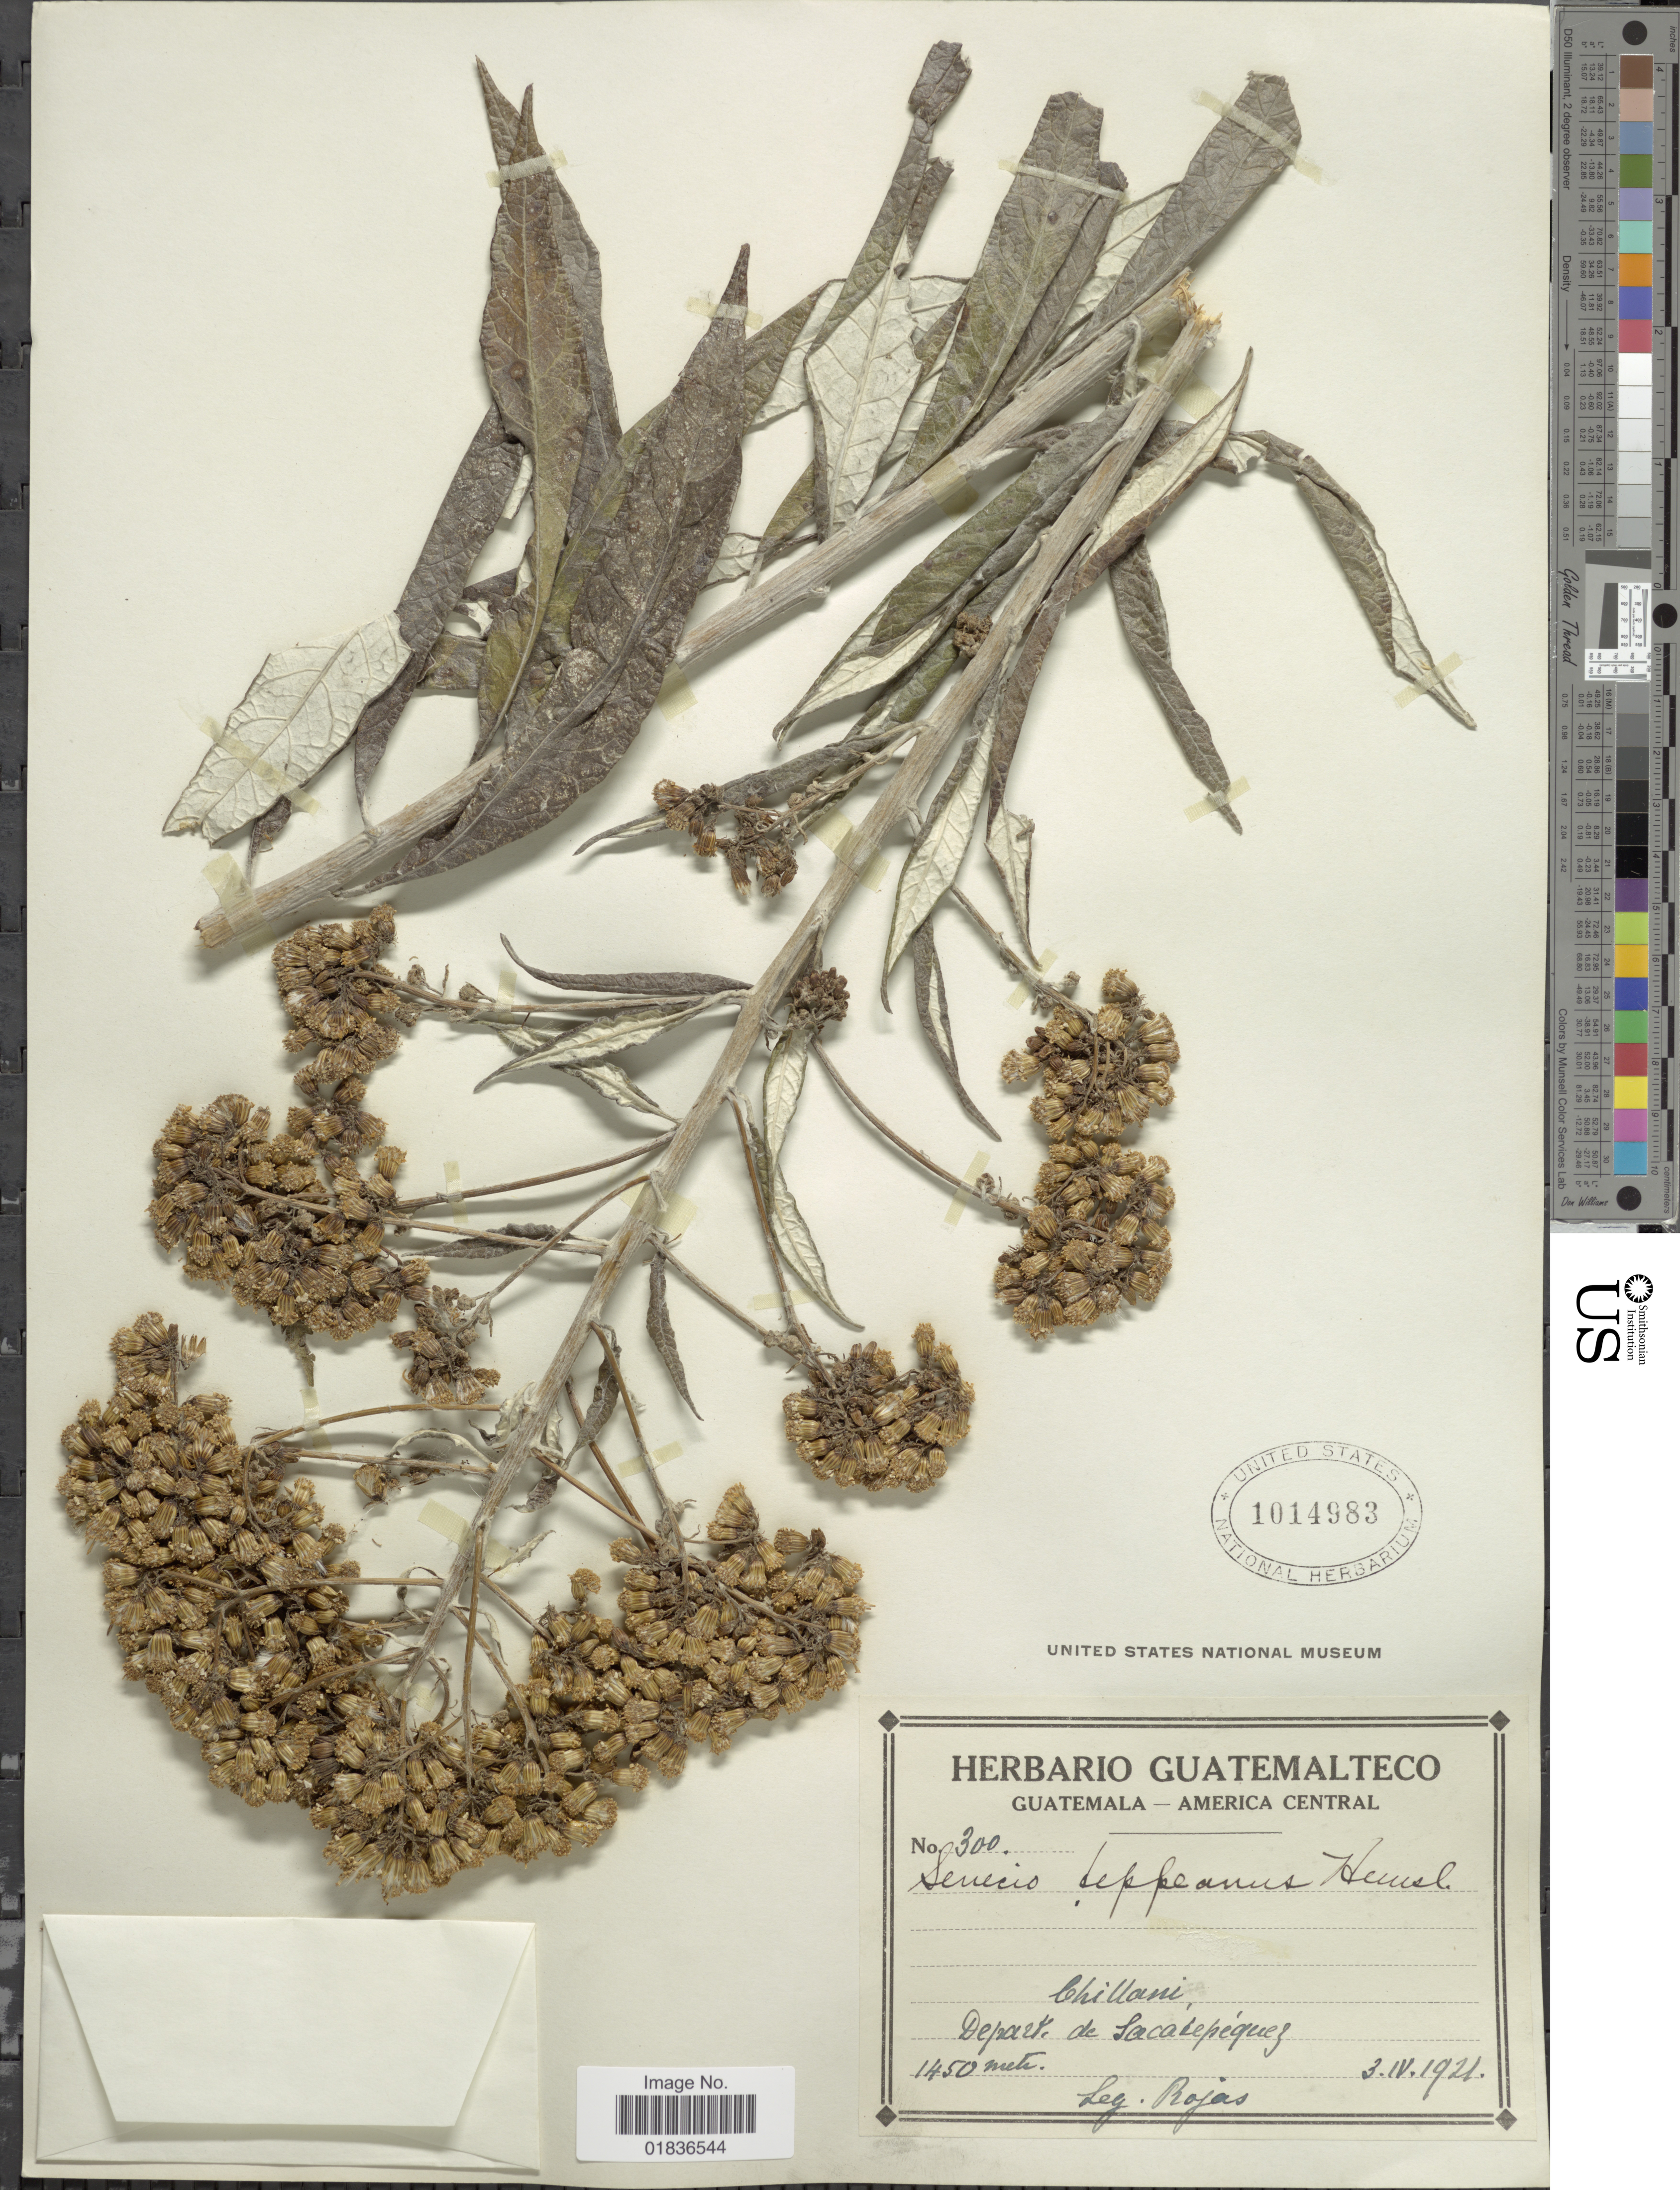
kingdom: Plantae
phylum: Tracheophyta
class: Magnoliopsida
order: Asterales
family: Asteraceae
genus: Senecio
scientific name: Senecio deppeanus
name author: Hemsl.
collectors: Rojas, --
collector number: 300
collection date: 1921-04-03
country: Guatemala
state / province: Sacatepéquez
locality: Chillani.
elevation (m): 1450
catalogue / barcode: US 1014983